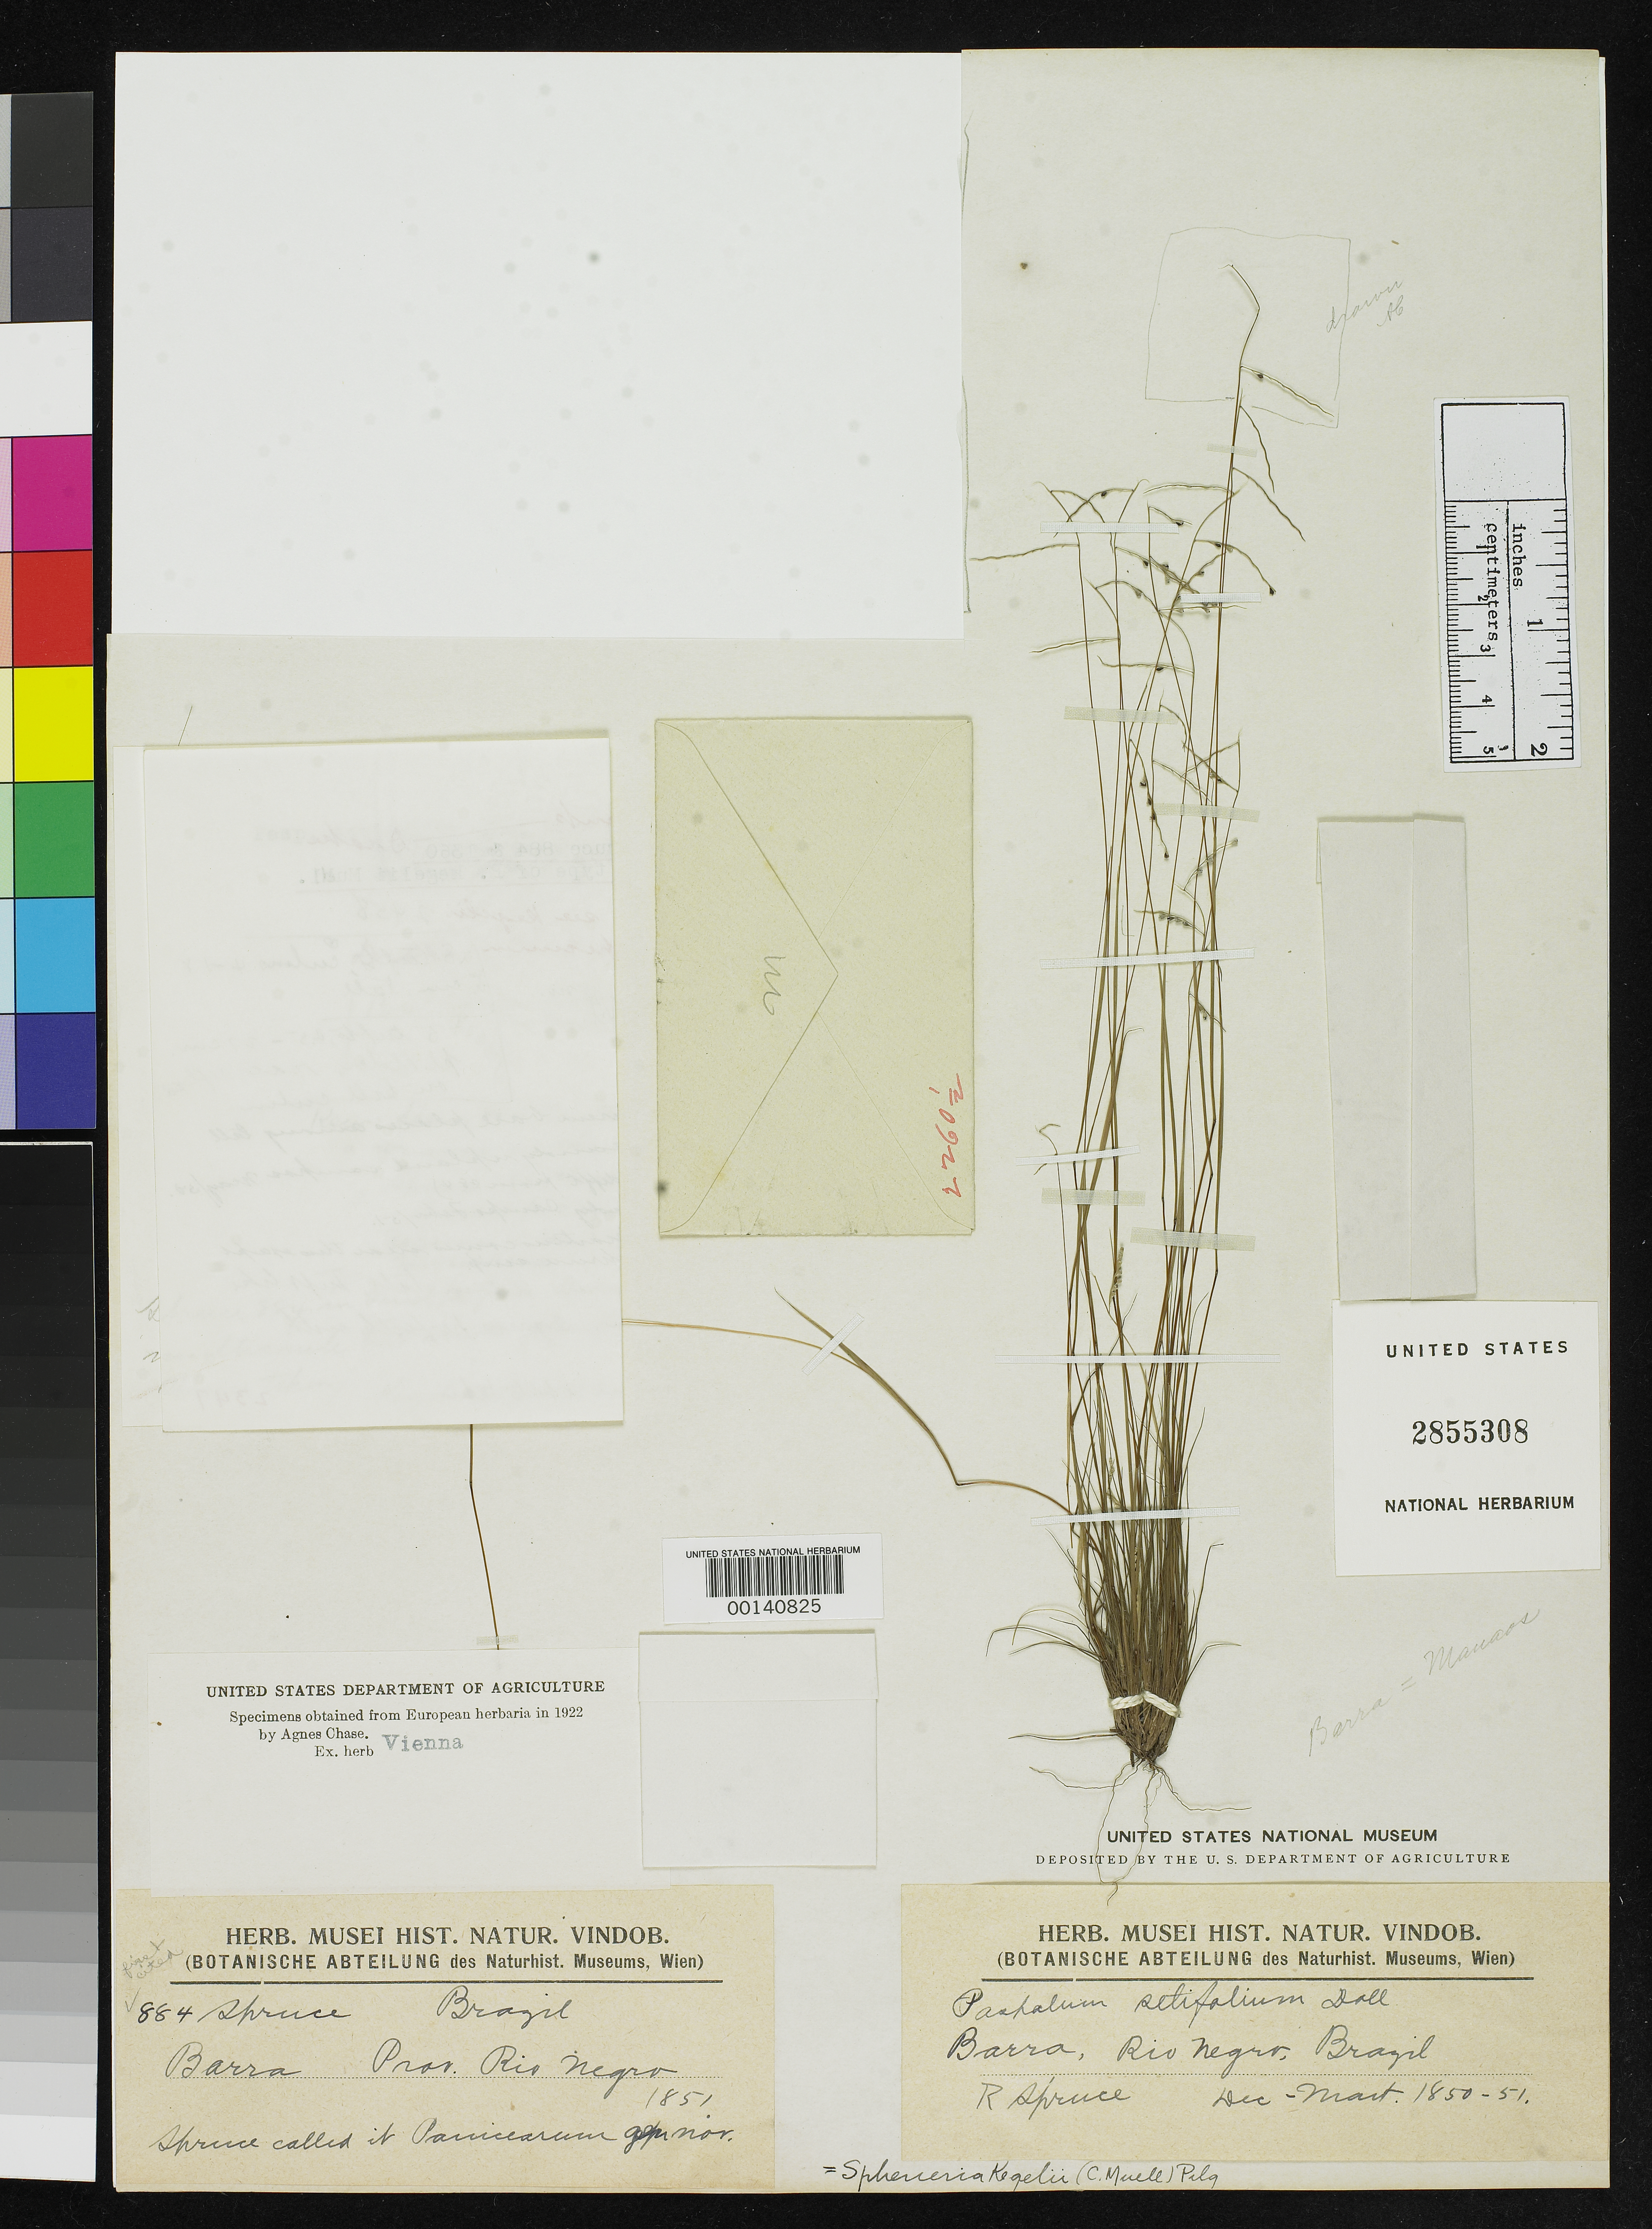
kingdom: Plantae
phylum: Tracheophyta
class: Liliopsida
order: Poales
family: Poaceae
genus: Paspalum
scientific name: Paspalum setifolium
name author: Döll in Mart.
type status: Type Fragment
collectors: R. Spruce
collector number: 884 & 1360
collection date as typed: Dec 1850 to -- Mar 1851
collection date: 1850-12/1851-03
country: Brazil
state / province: Amazonas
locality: Manaus.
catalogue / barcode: US 2855308